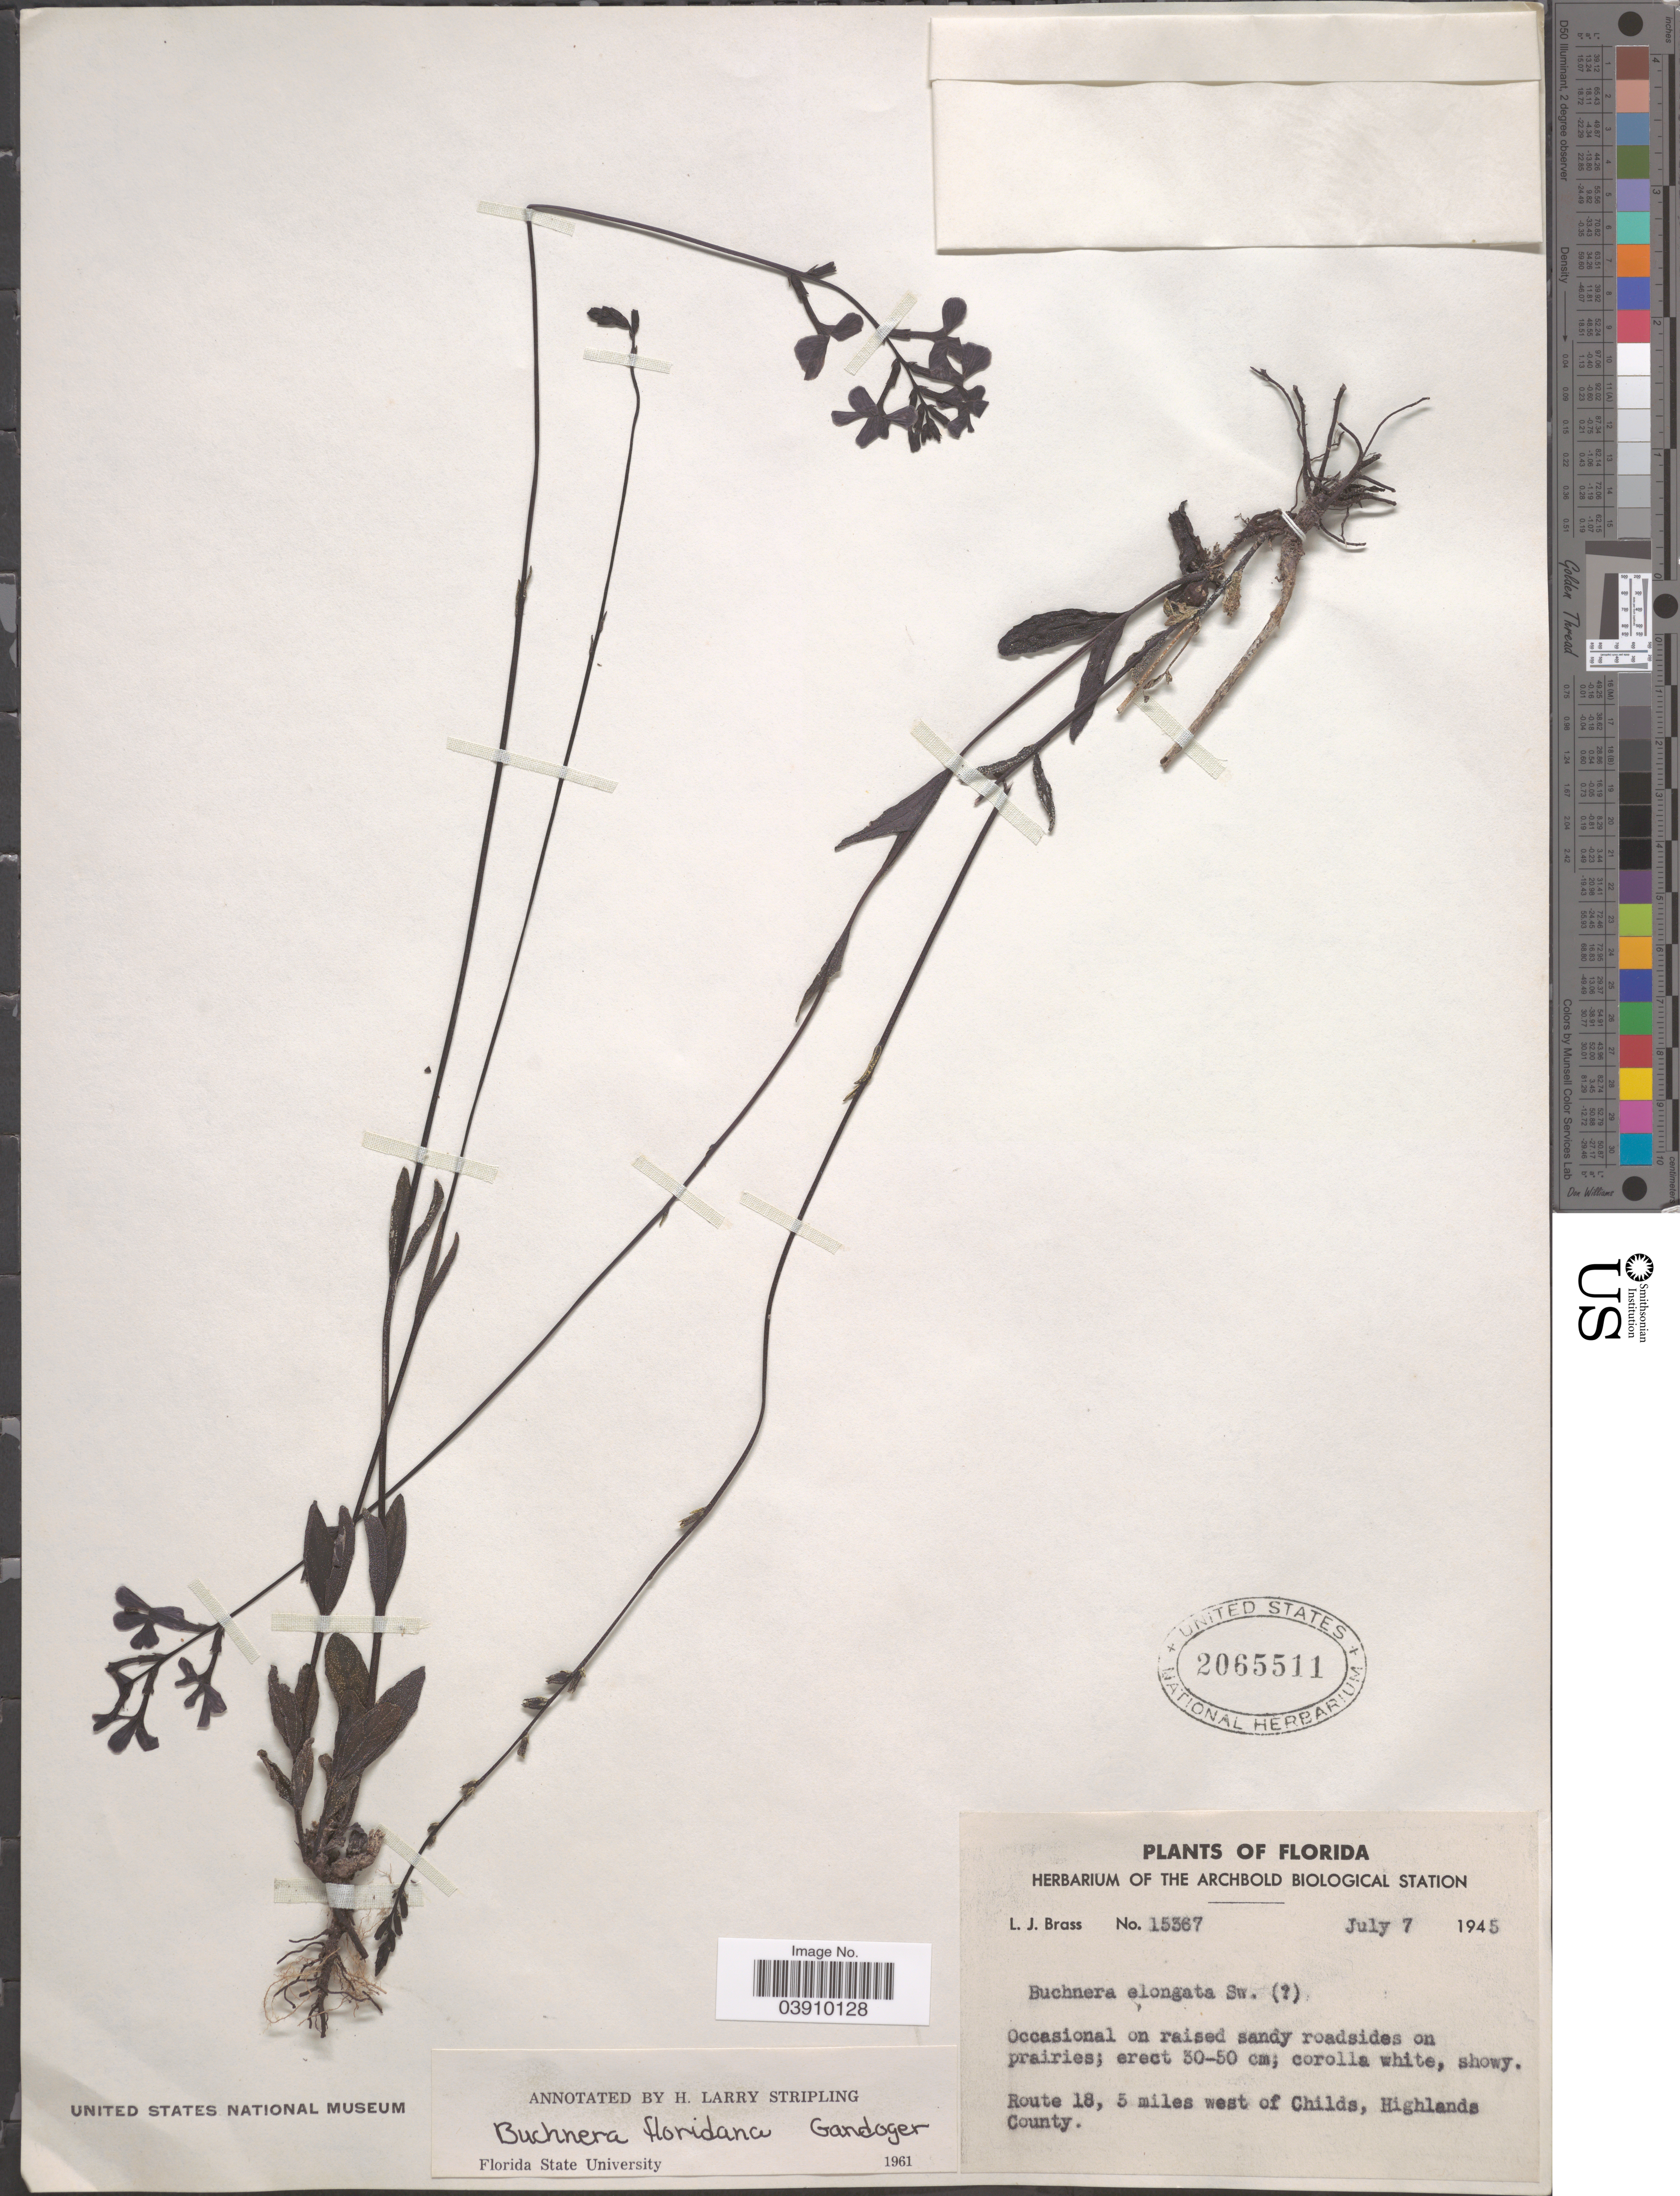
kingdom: Plantae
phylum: Tracheophyta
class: Magnoliopsida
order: Lamiales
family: Orobanchaceae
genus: Buchnera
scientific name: Buchnera floridana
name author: Gand.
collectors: L. J. Brass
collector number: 15367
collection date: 1945-07-07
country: United States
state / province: Florida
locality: Route 18, 3 miles west of Childs, Highlands County.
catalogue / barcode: US 2065511